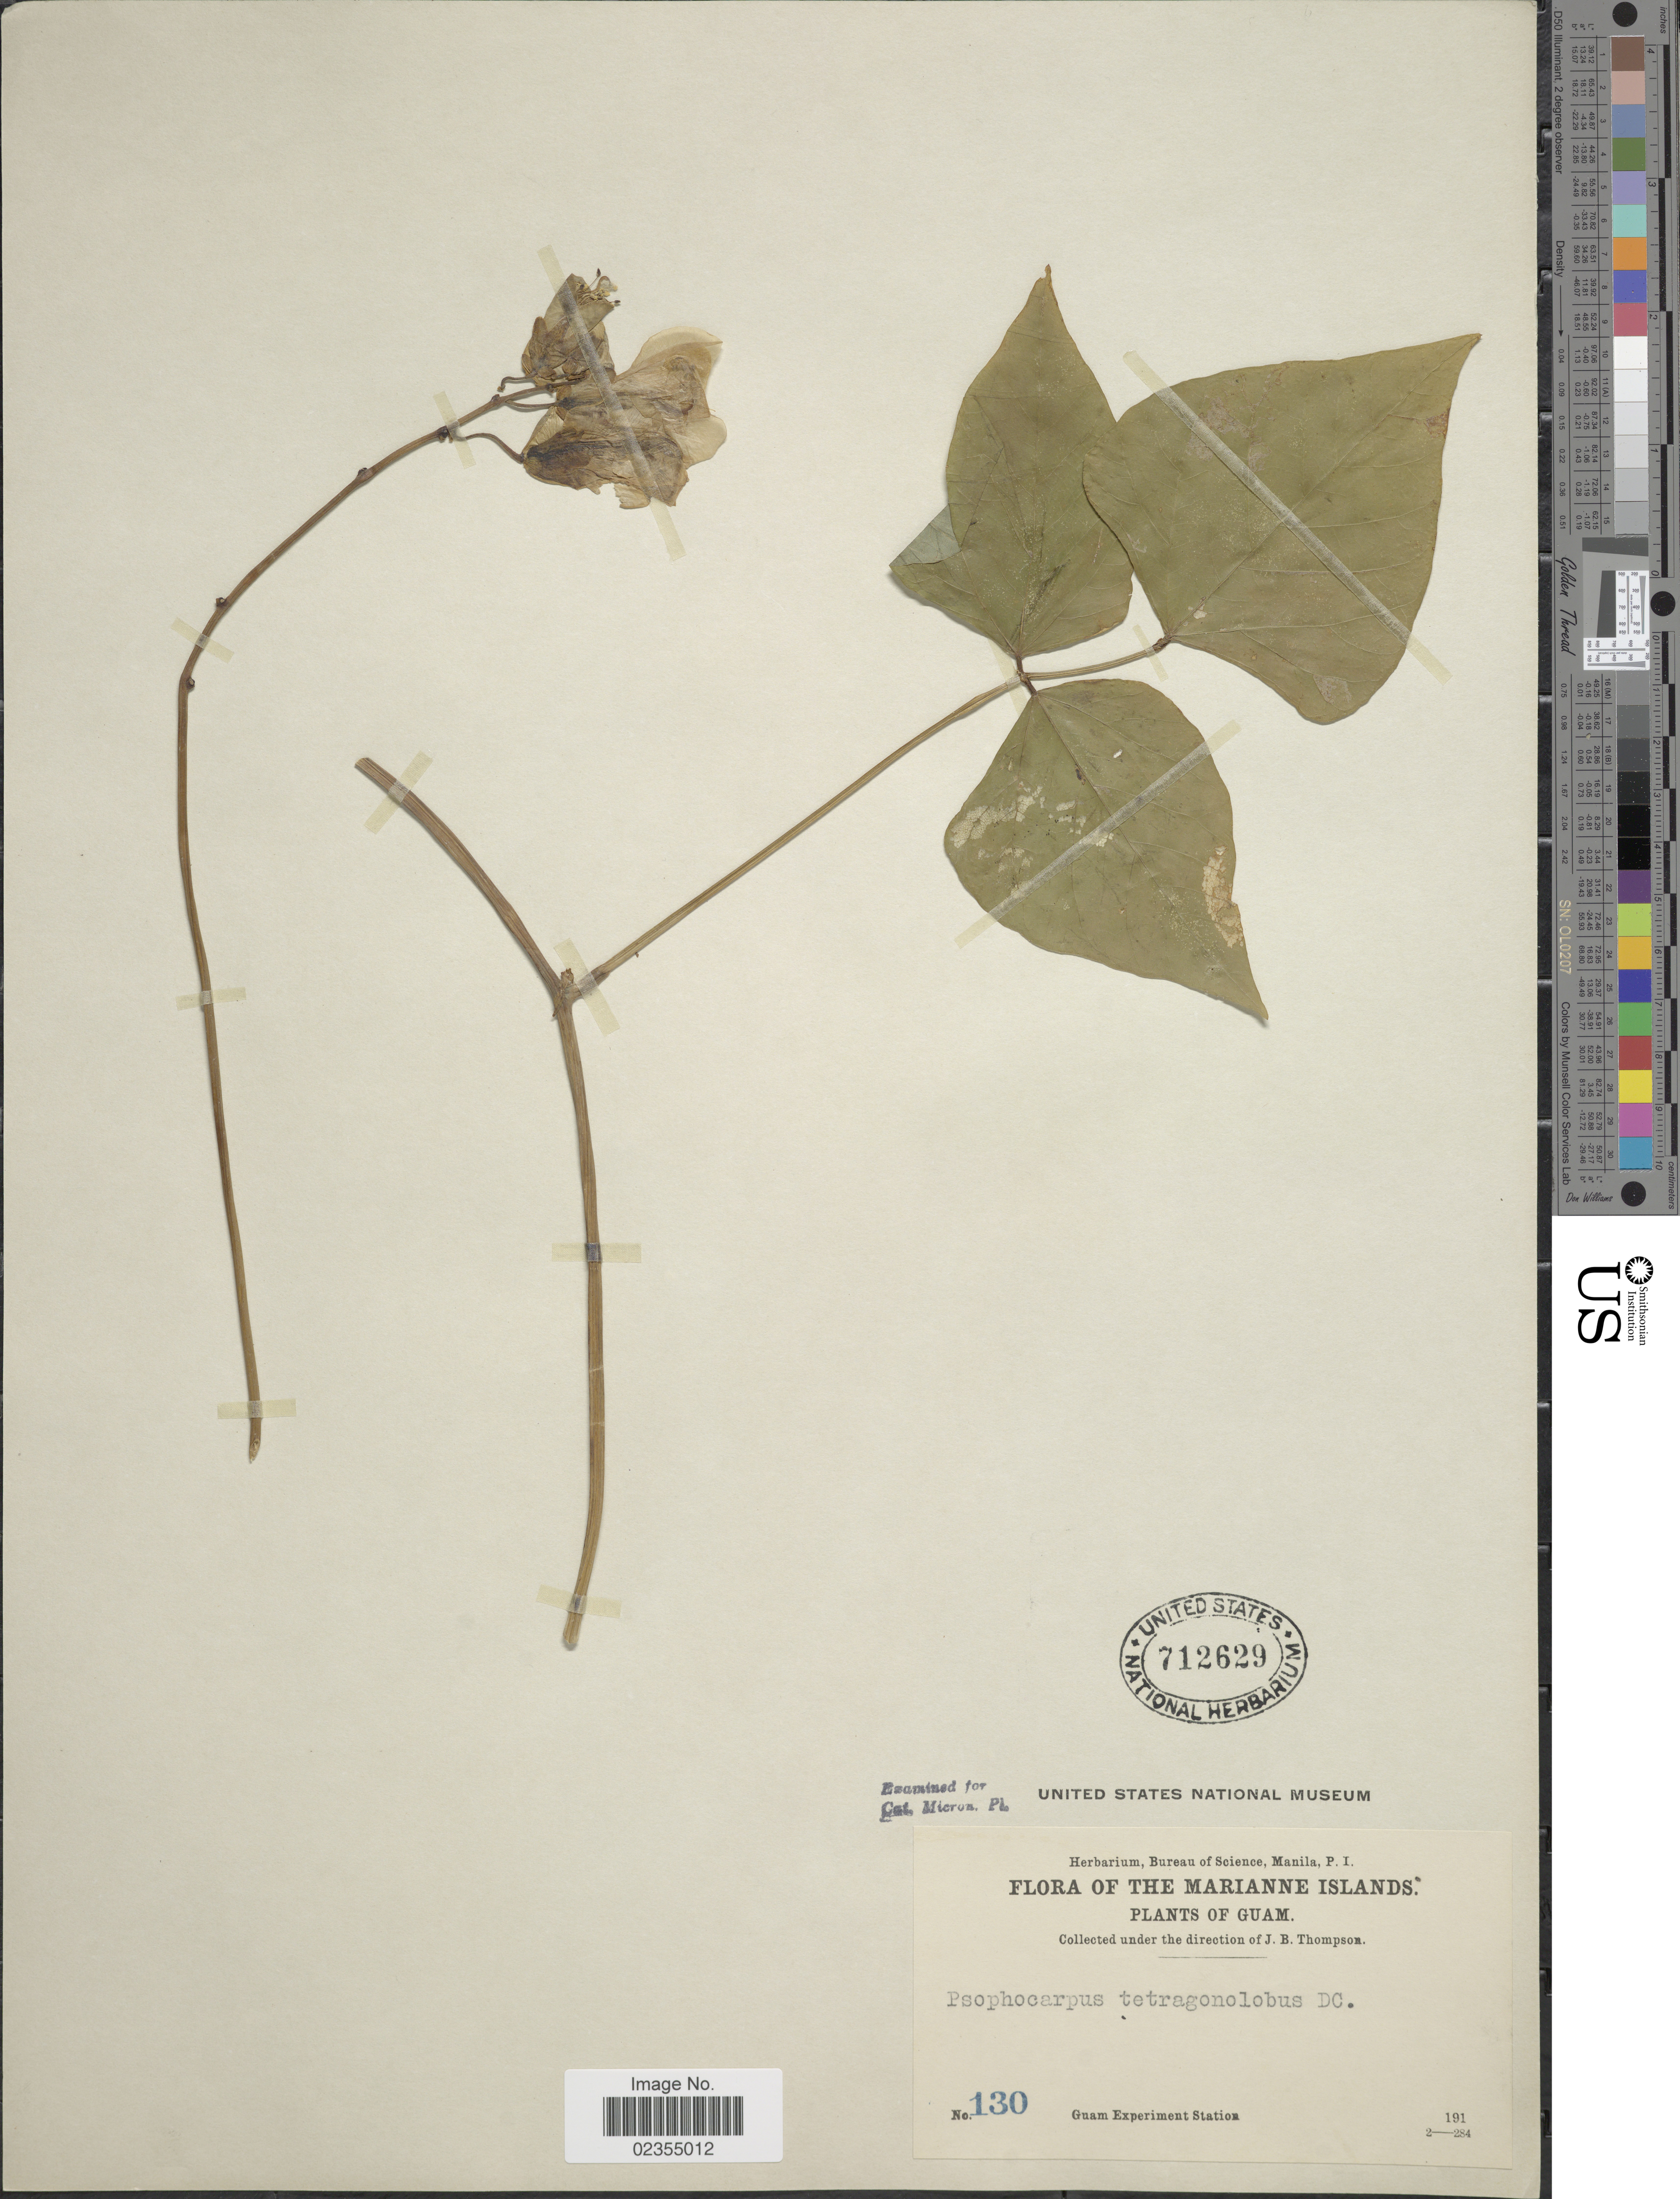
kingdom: Plantae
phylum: Tracheophyta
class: Magnoliopsida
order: Fabales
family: Fabaceae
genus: Psophocarpus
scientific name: Psophocarpus tetragonolobus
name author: (L.) DC.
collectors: ex Guam exp. Sta.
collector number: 130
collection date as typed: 191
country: Guam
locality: Marianne Islands.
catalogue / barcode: US 712629